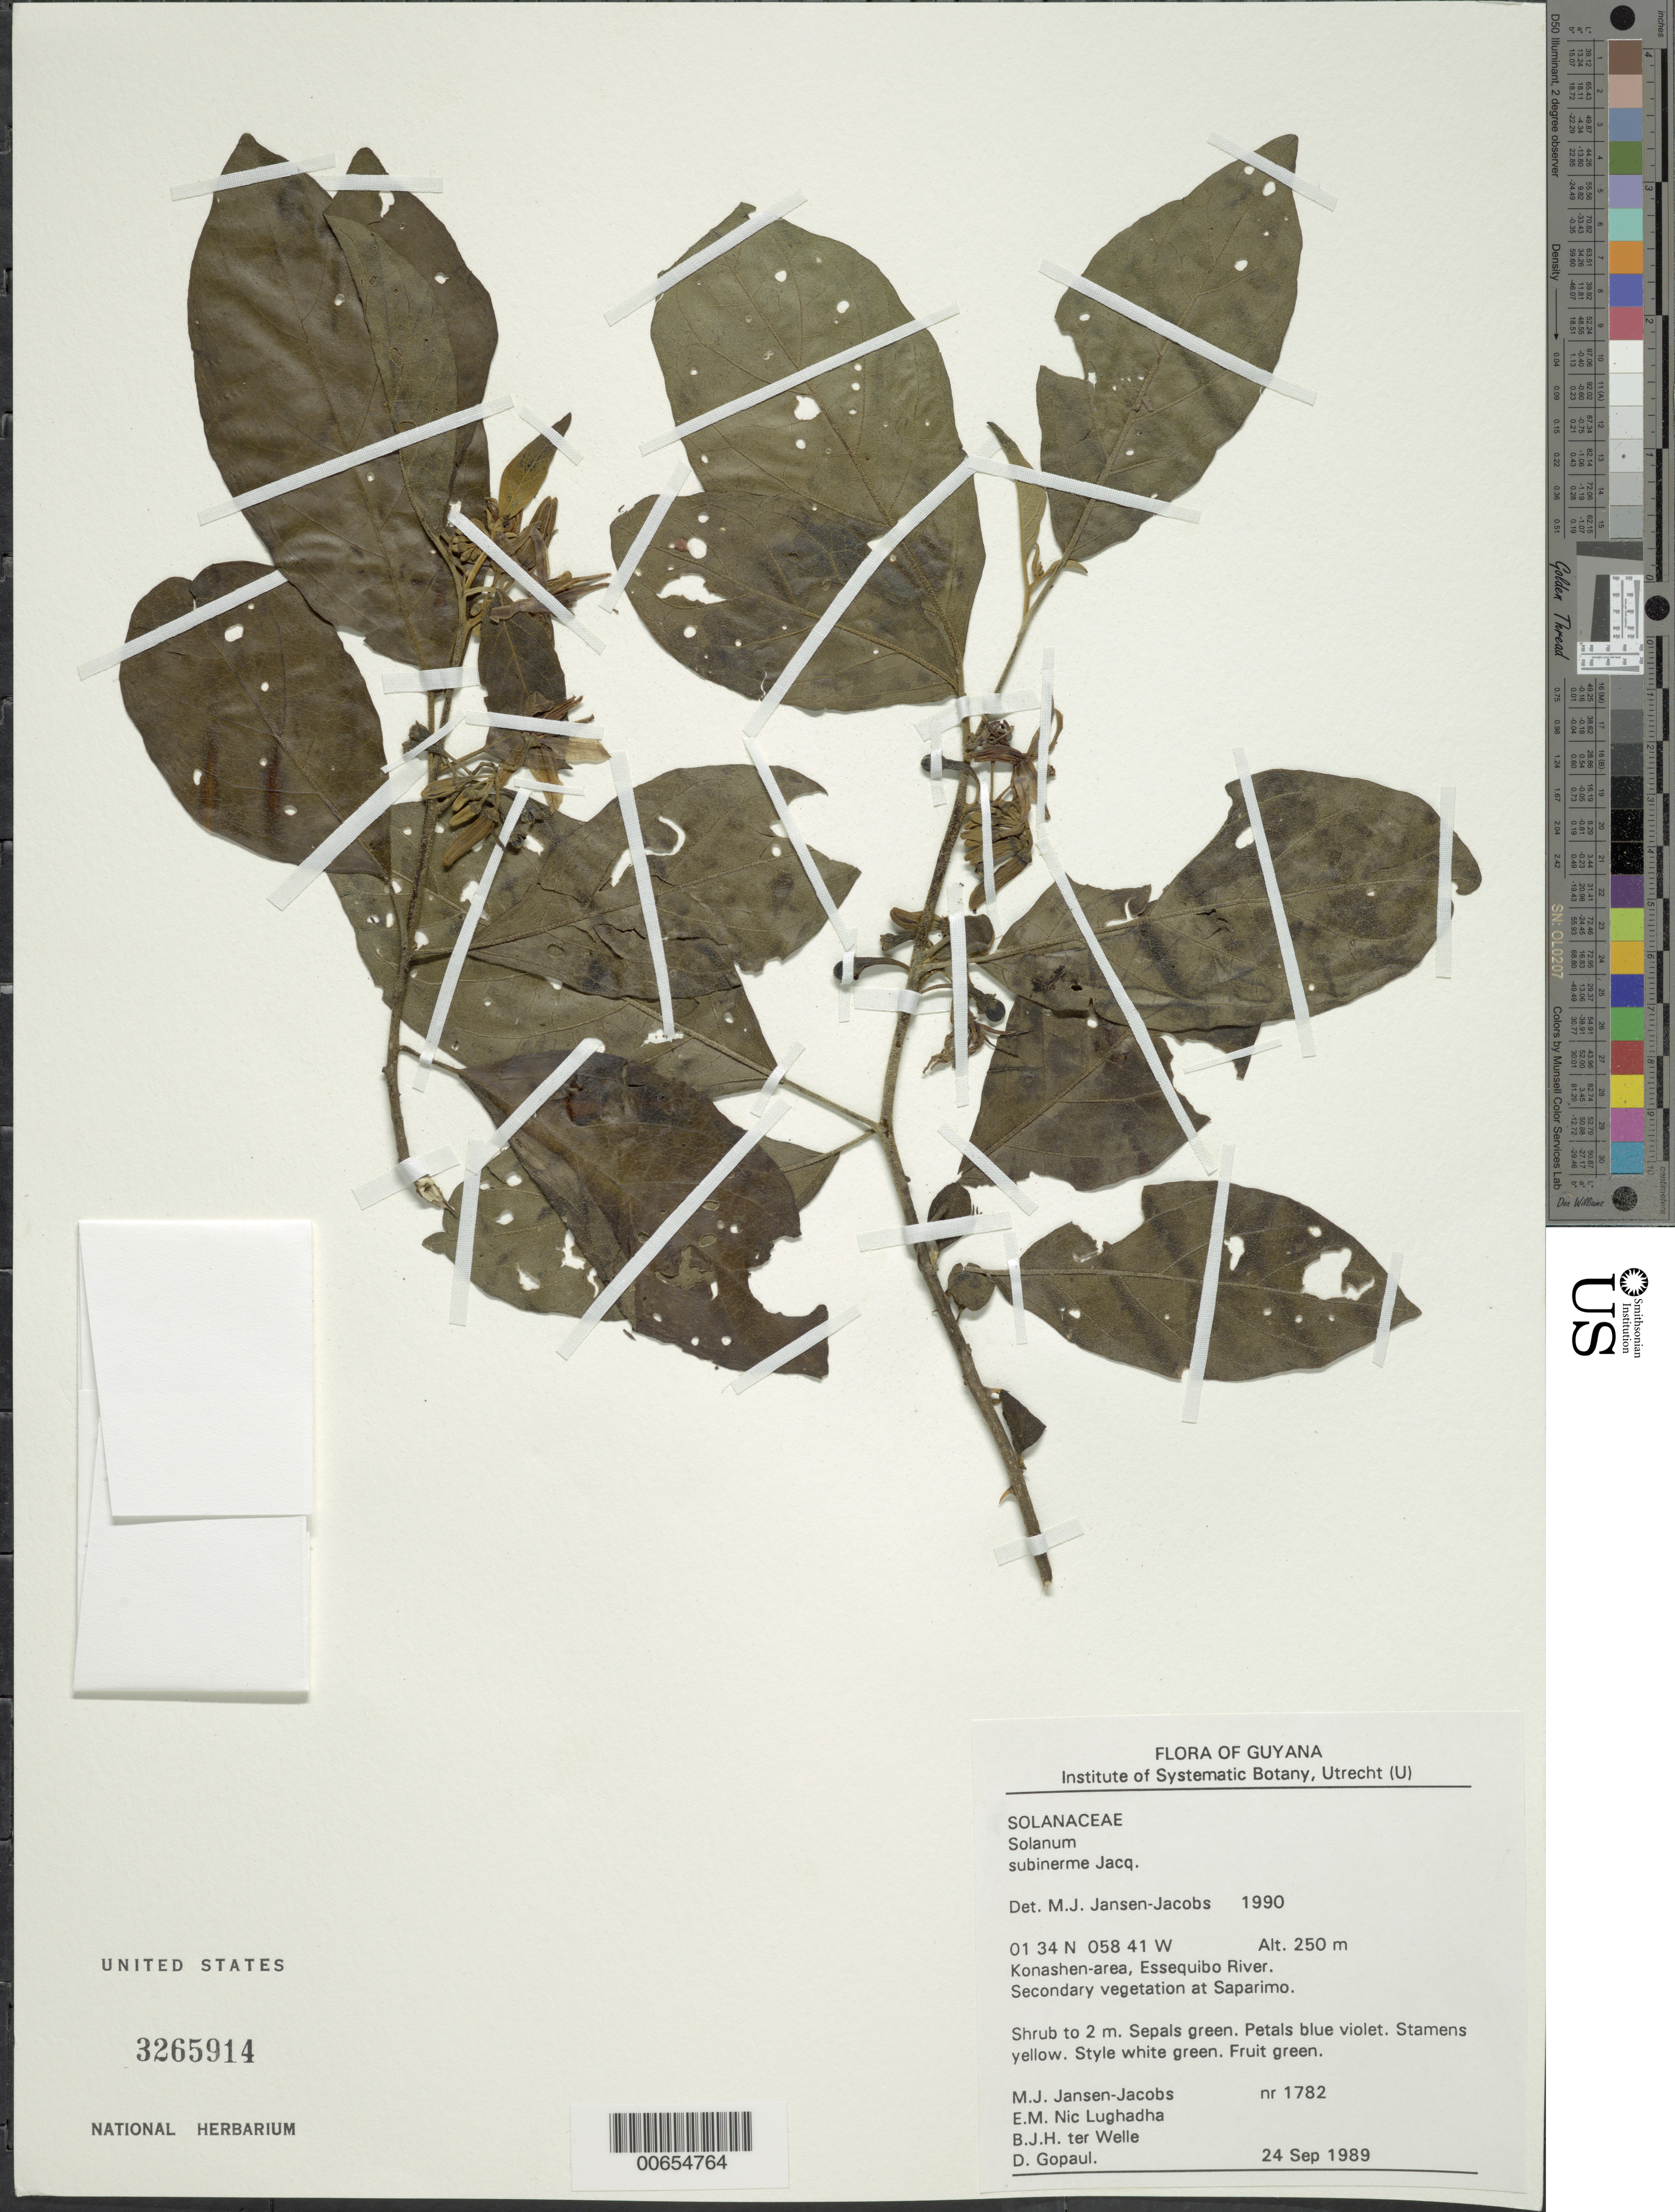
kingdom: Plantae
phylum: Tracheophyta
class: Magnoliopsida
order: Solanales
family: Solanaceae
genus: Solanum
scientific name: Solanum subinerme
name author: Jacq.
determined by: Jansen-Jacobs, M. J., (U), Nationaal Herbarium Nederland, Utrecht University branch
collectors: M. J. Jansen-Jacobs, E. Nic Lughadha, B. Welle & D. Gopaul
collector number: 1782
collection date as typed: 9 Sep 1989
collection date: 1989-09-09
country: Guyana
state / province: U. Takutu-U. Essequibo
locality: Konashen-area, Essequibo River at Saparimo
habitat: Secondary vegetation.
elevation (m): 250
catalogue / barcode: US 3265914